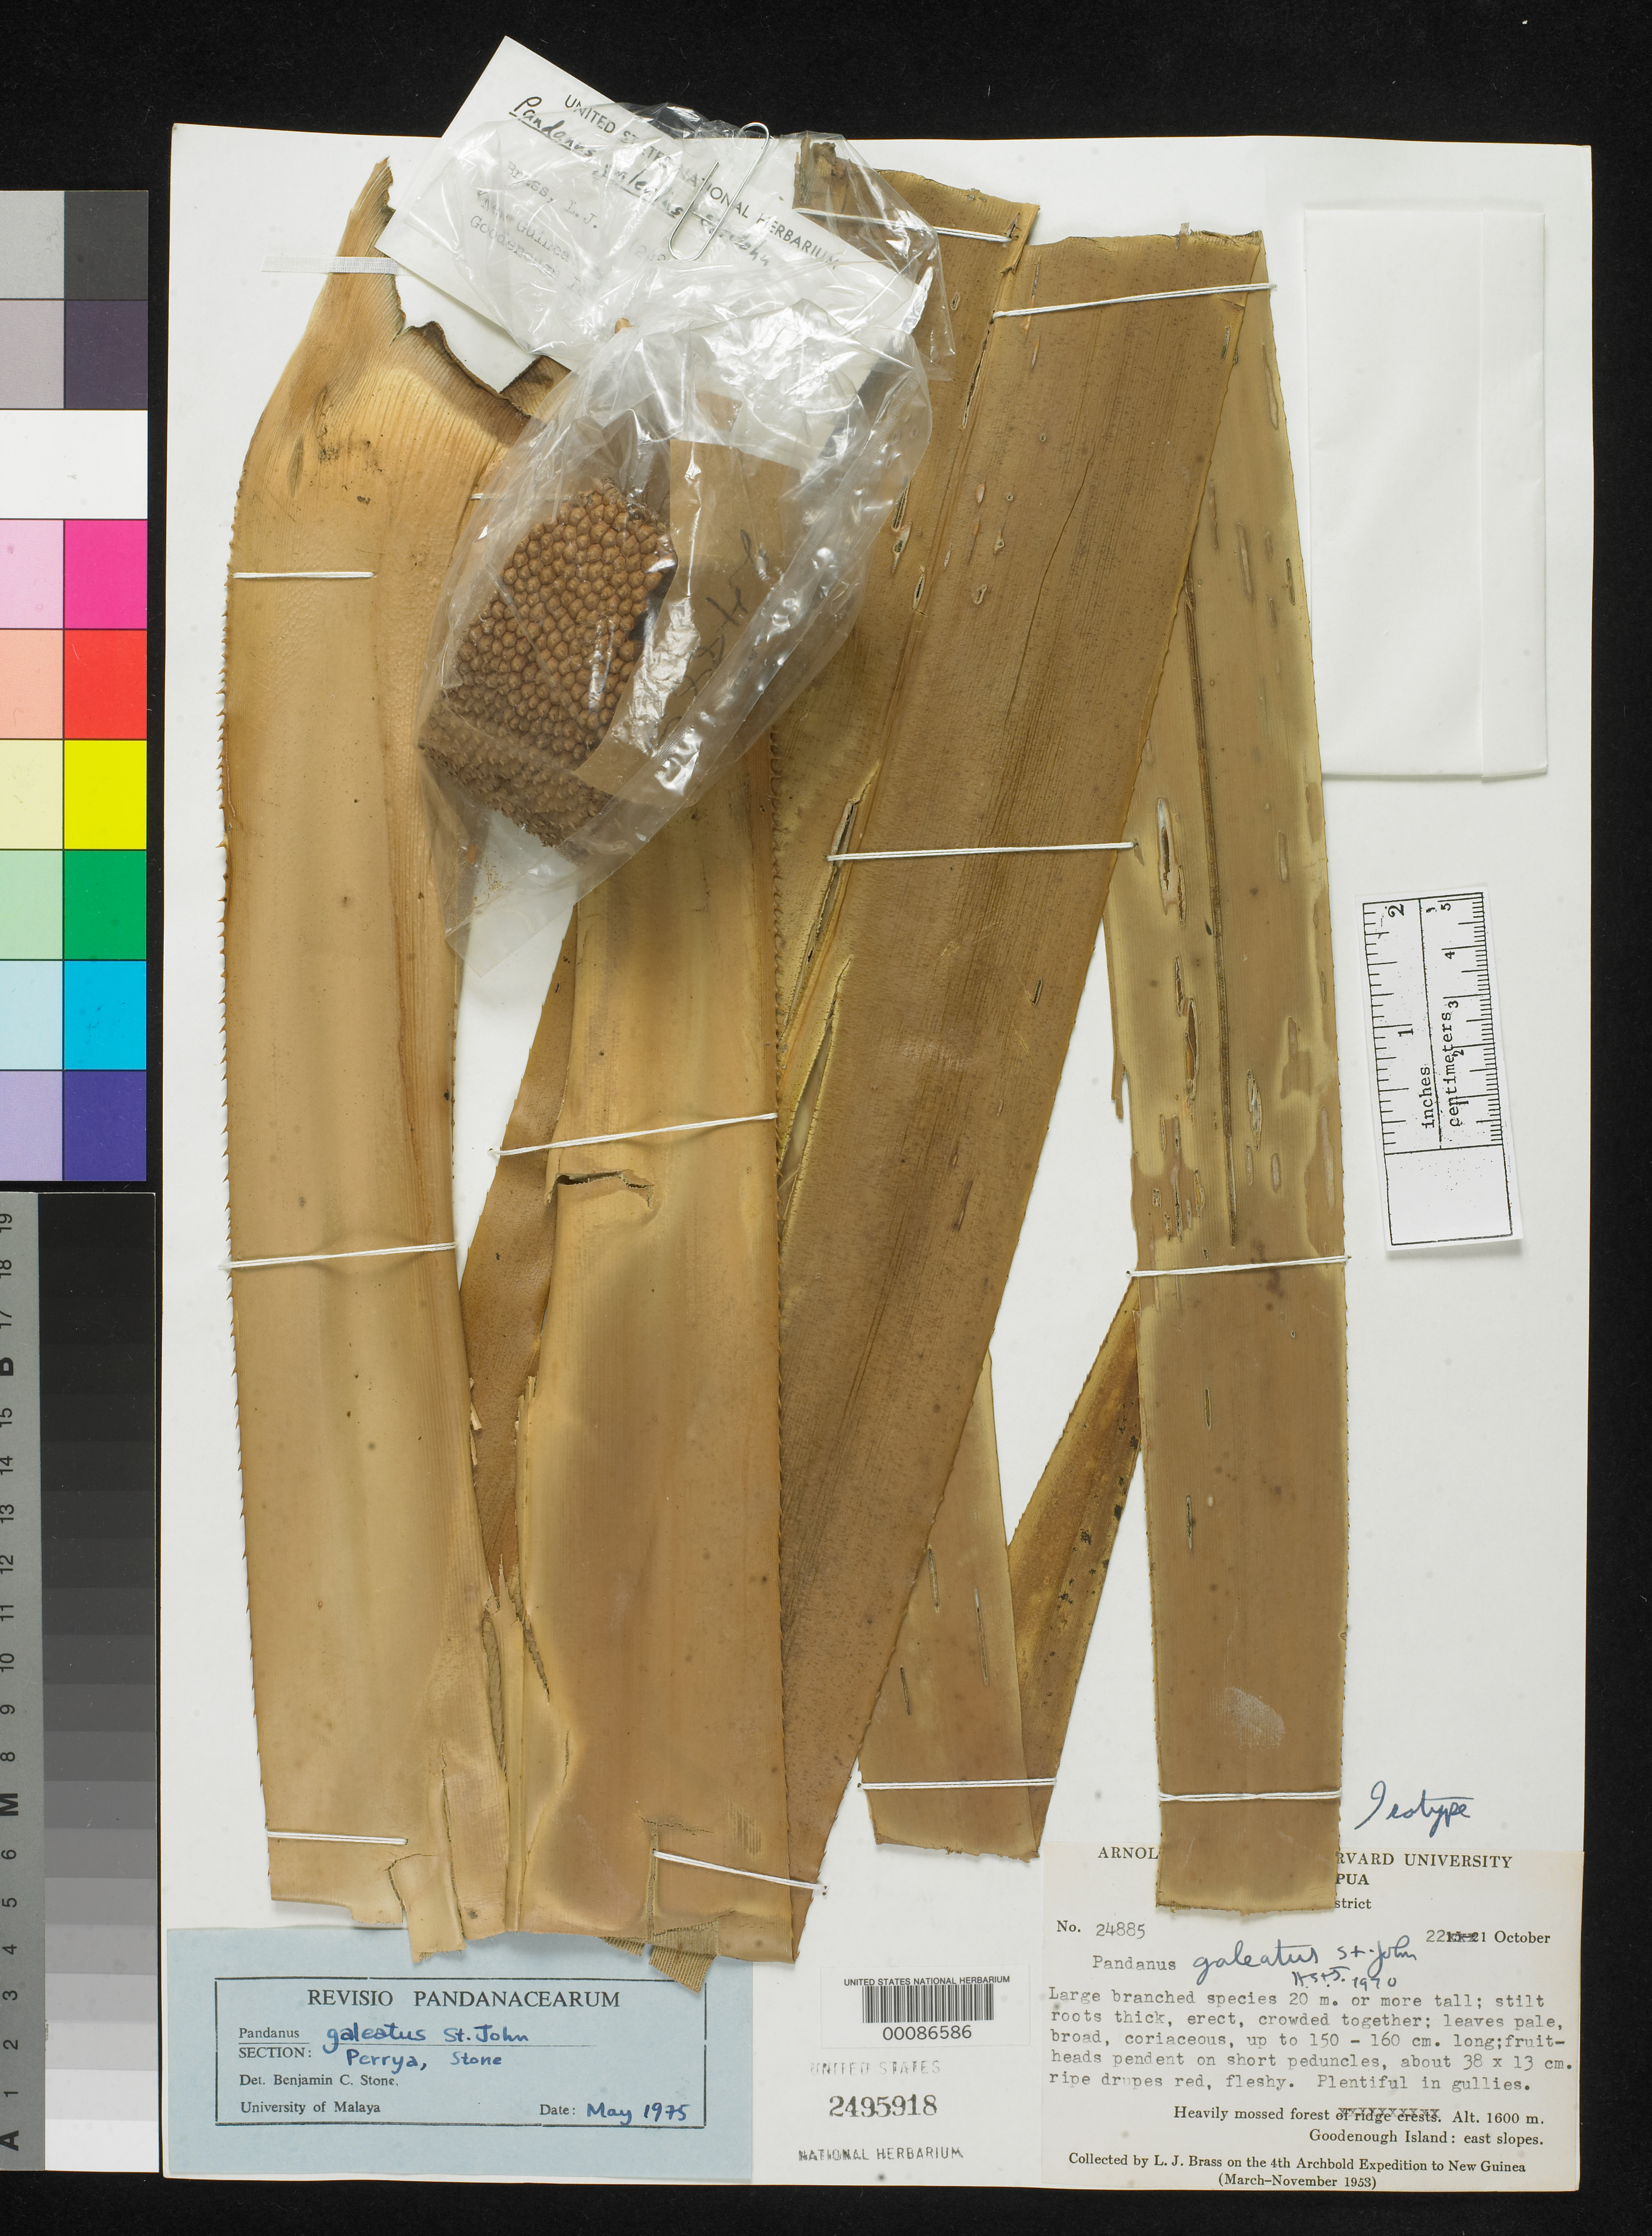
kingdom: Plantae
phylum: Tracheophyta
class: Liliopsida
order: Pandanales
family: Pandanaceae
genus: Pandanus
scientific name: Pandanus galeatus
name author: H. St. John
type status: Isotype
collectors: L. J. Brass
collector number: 24885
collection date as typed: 22 Oct 1953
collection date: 1953-10-22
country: Papua New Guinea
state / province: Milne Bay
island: Goodenough (Morata)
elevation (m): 1600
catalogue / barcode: US 2495918